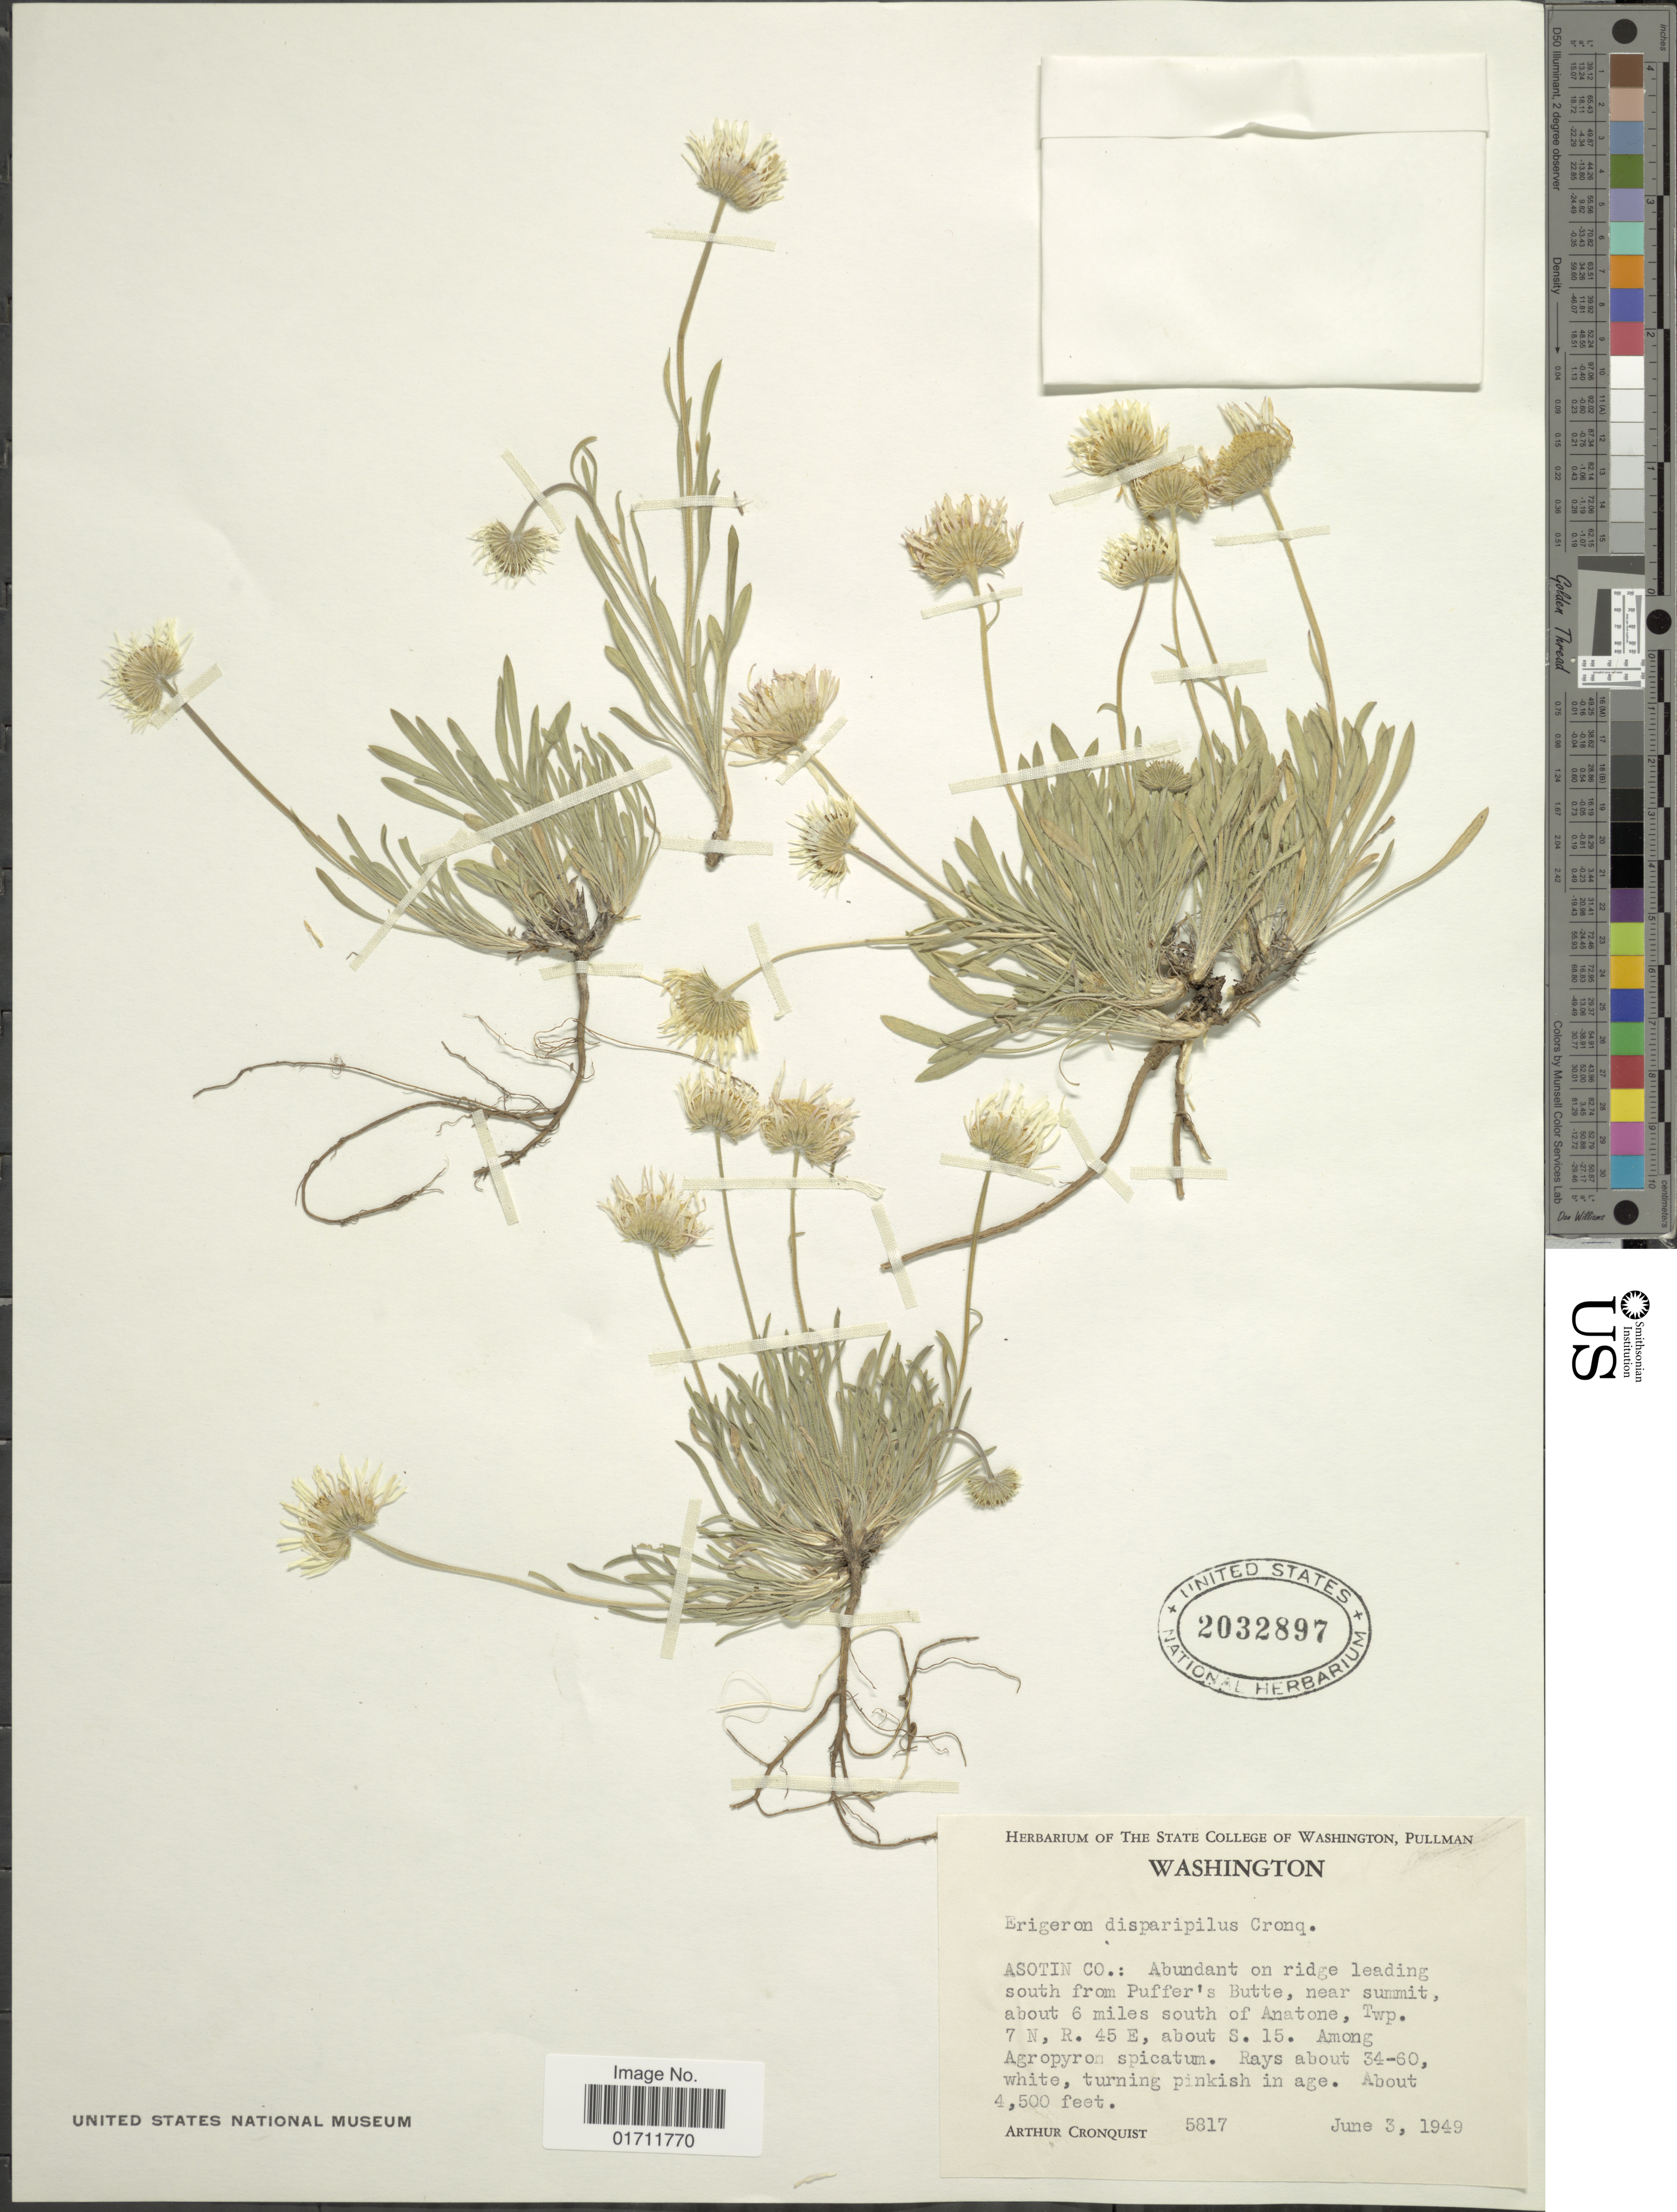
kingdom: Plantae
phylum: Tracheophyta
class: Magnoliopsida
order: Asterales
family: Asteraceae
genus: Erigeron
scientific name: Erigeron disparipilus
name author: Cronq.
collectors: A. J. Cronquist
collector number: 5817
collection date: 1949-06-03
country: United States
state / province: Washington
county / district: Asotin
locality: Asotin Co: Abundant on ridge leading south from Puffer's Butte, near summit, about 6 miles south of Anatone, Twp. 7 N, R. 45 E, about S. 15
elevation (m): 1372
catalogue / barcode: US 2032897